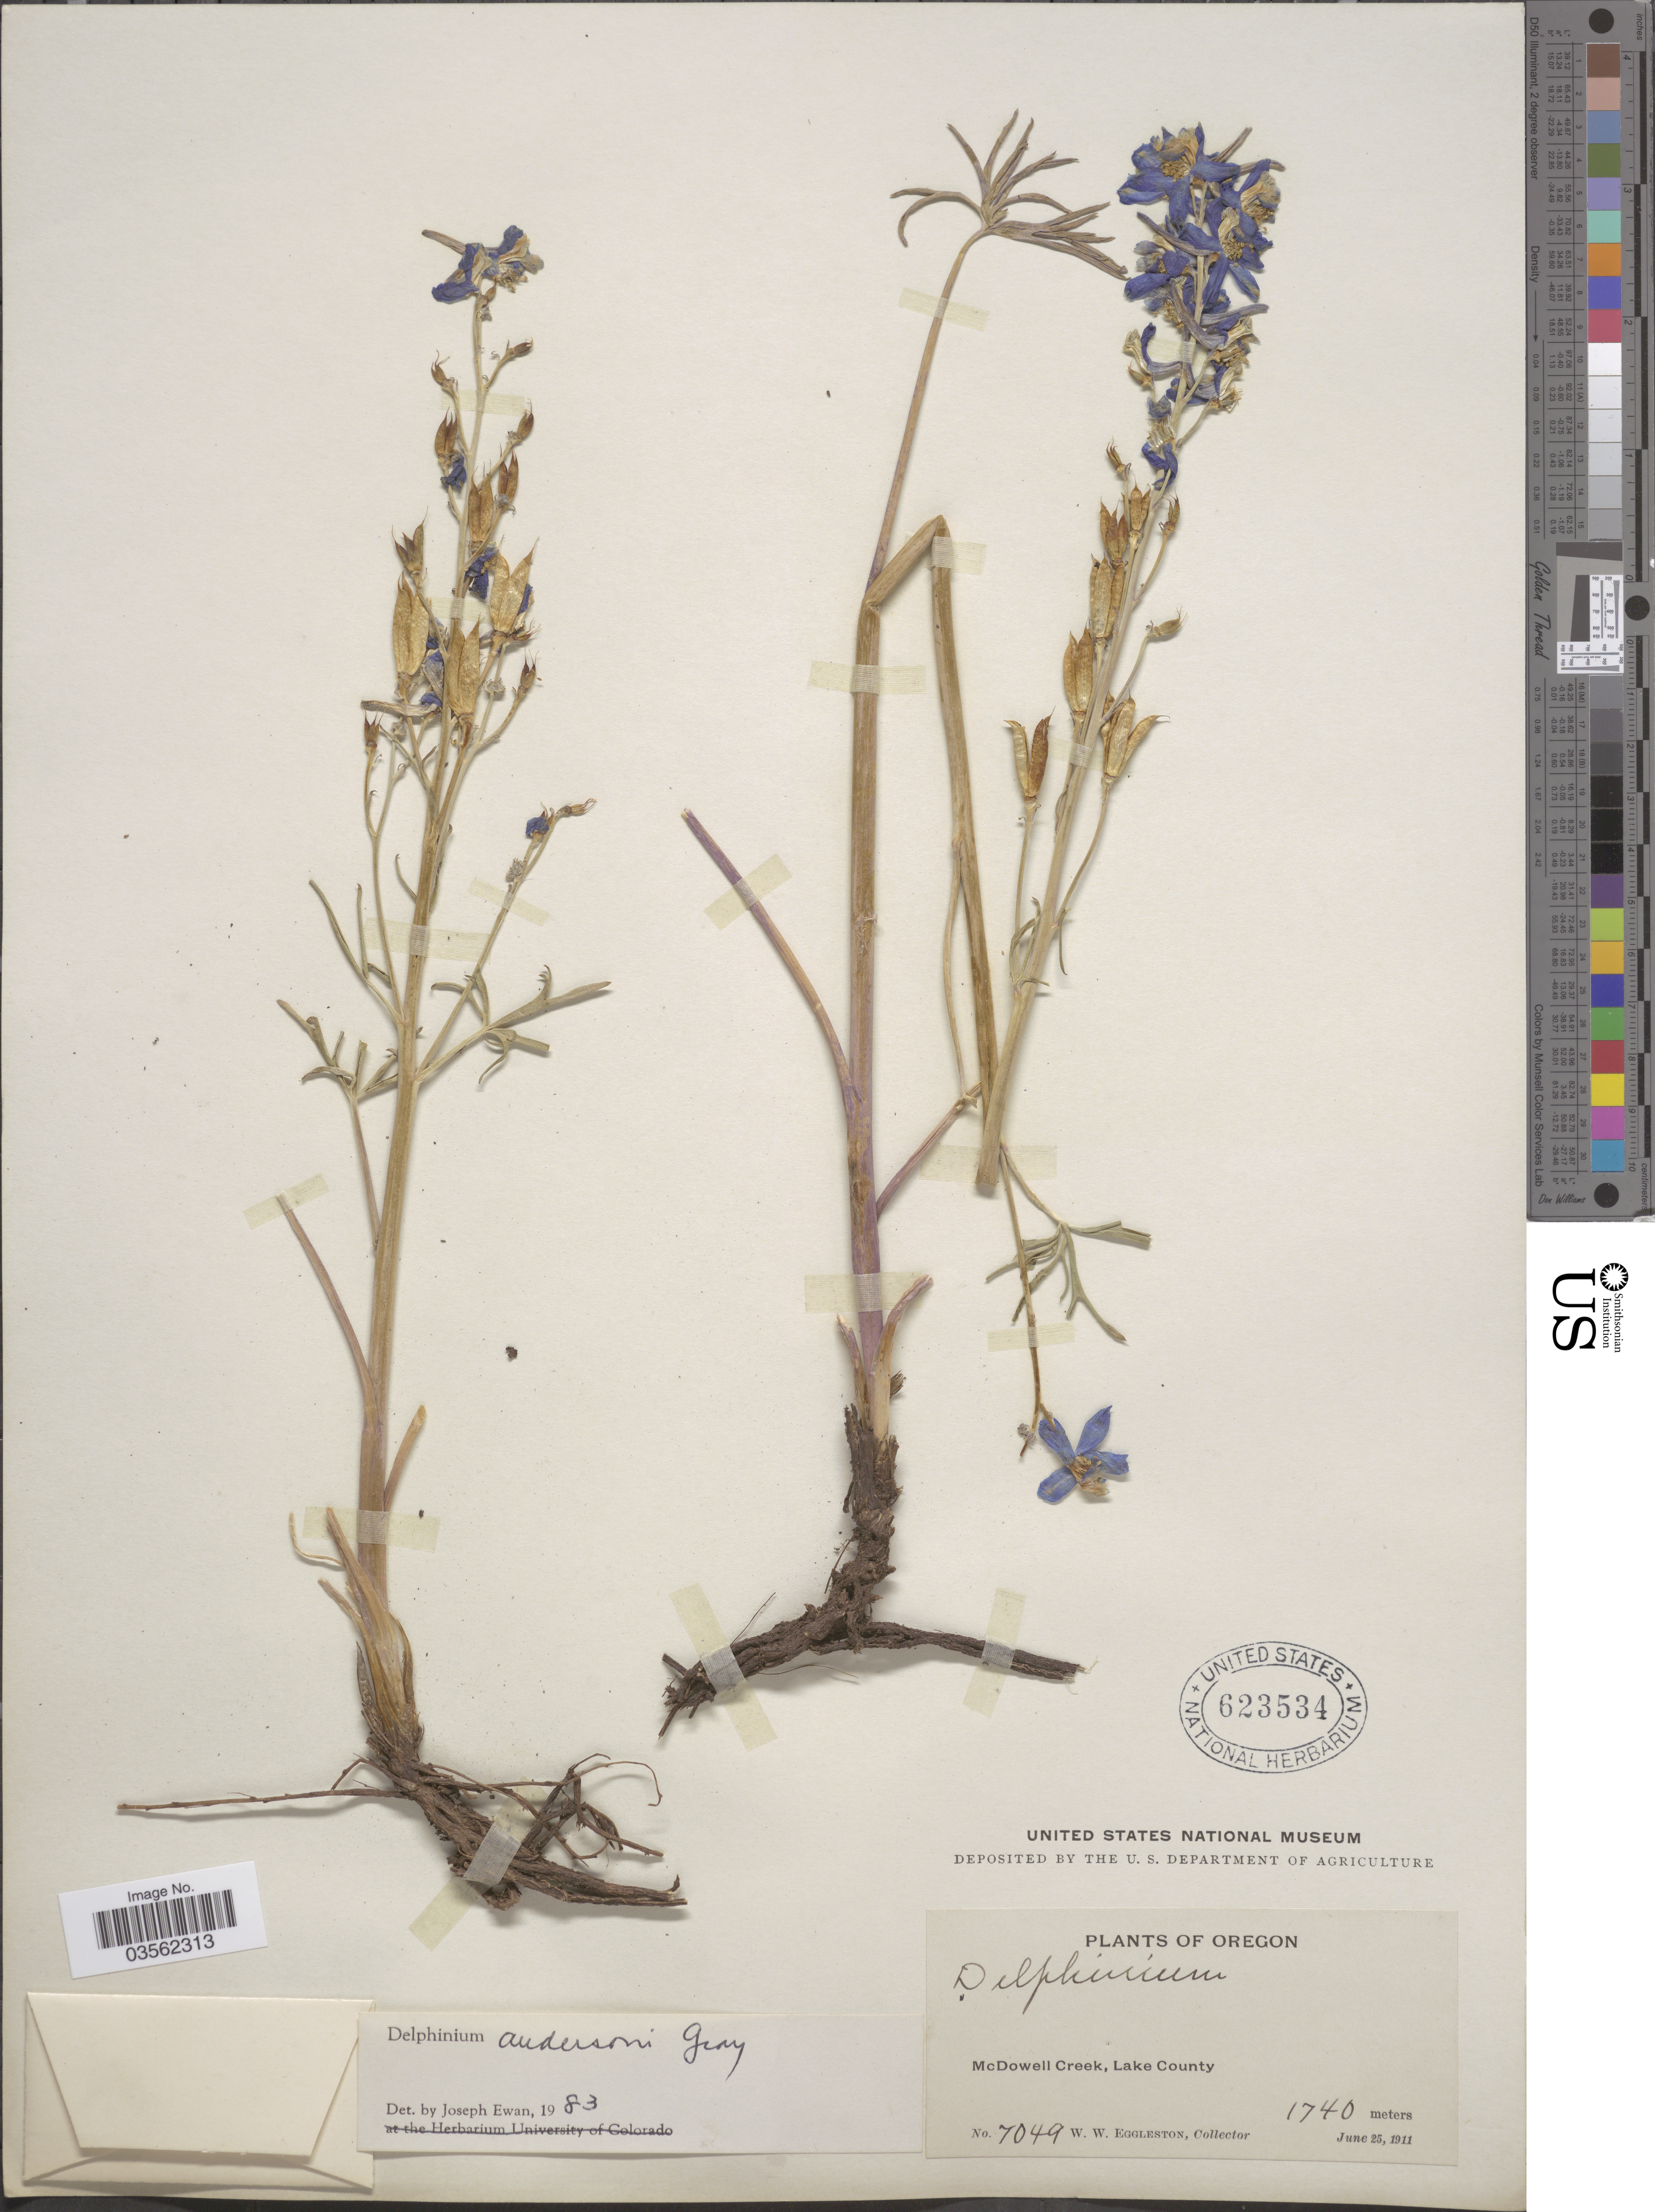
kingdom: Plantae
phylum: Tracheophyta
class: Magnoliopsida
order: Ranunculales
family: Ranunculaceae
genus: Delphinium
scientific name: Delphinium andersonii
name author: A. Gray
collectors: W. W. Eggleston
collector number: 7049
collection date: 1911-06-25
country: United States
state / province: Oregon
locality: McDowell Creek, Lake County.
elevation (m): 1740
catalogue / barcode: US 623534